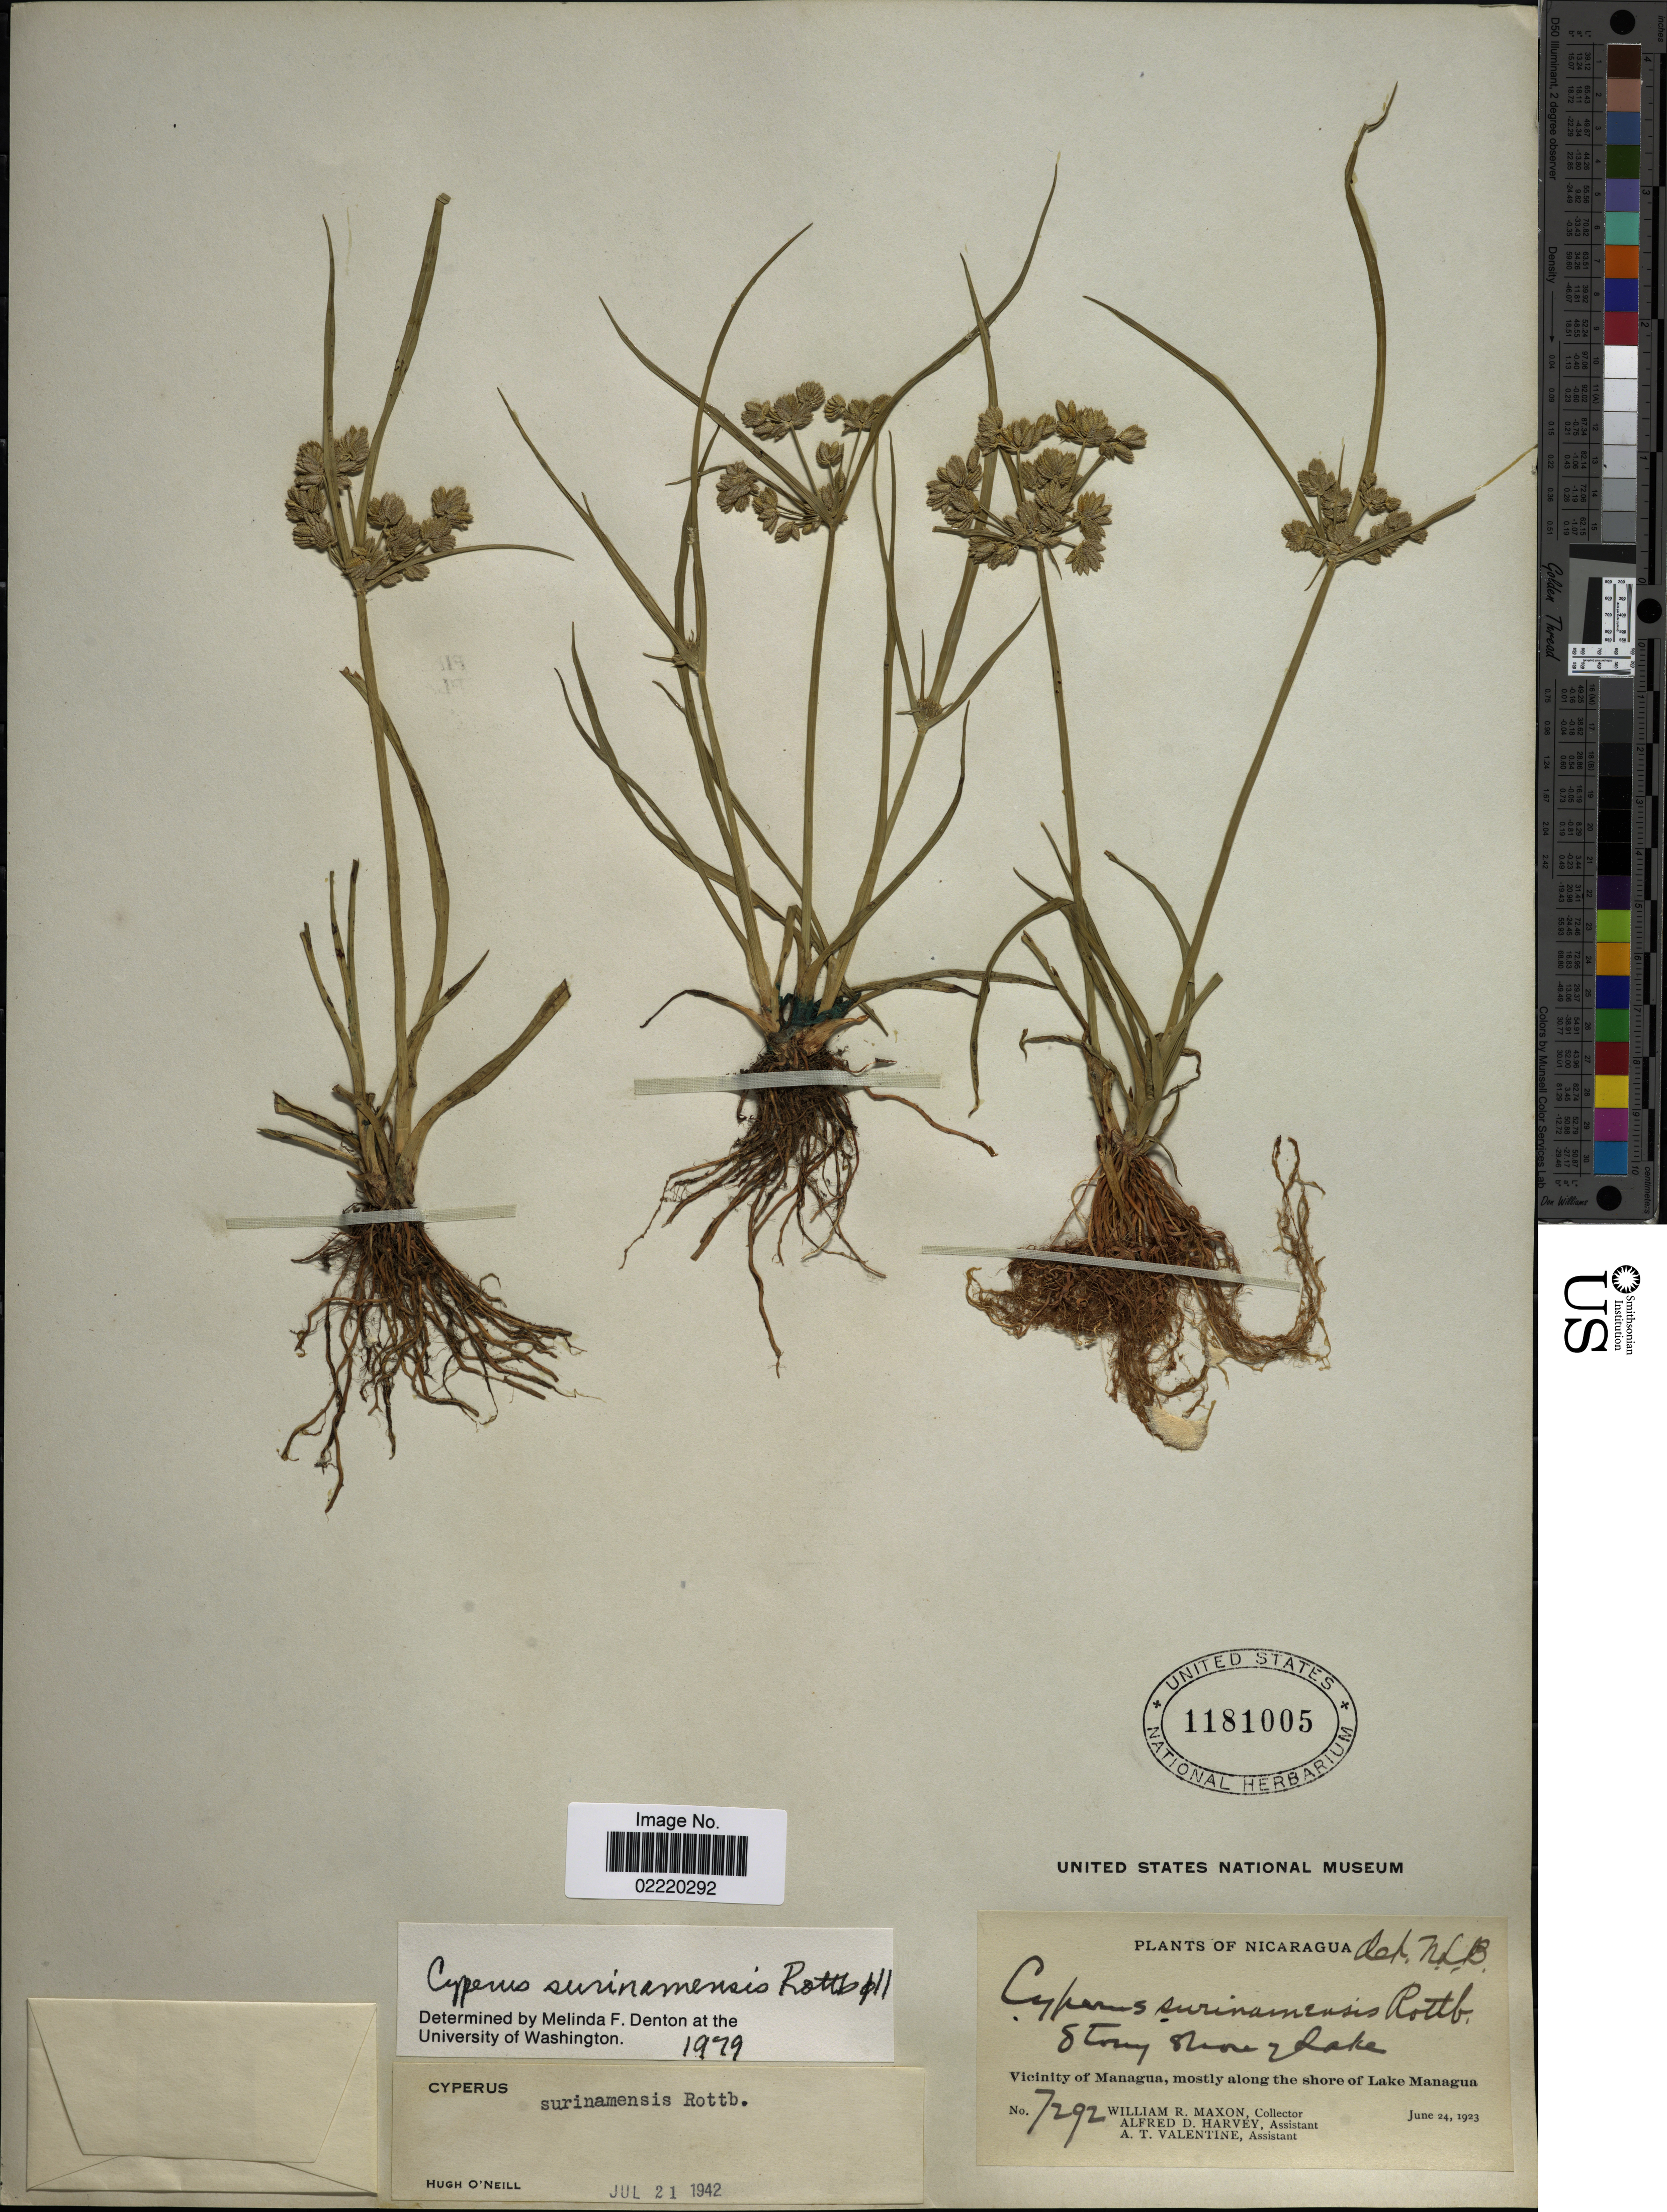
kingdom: Plantae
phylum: Tracheophyta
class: Liliopsida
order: Poales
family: Cyperaceae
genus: Cyperus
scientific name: Cyperus surinamensis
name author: Rottb.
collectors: W. R. Maxon, A. D. Harvey & A. Valentine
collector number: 7292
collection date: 1923-06-24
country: Nicaragua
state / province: Managua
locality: Stony shore lake, Vicinity of Managua, mostly along the shore of Lake Managua.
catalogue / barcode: US 1181005